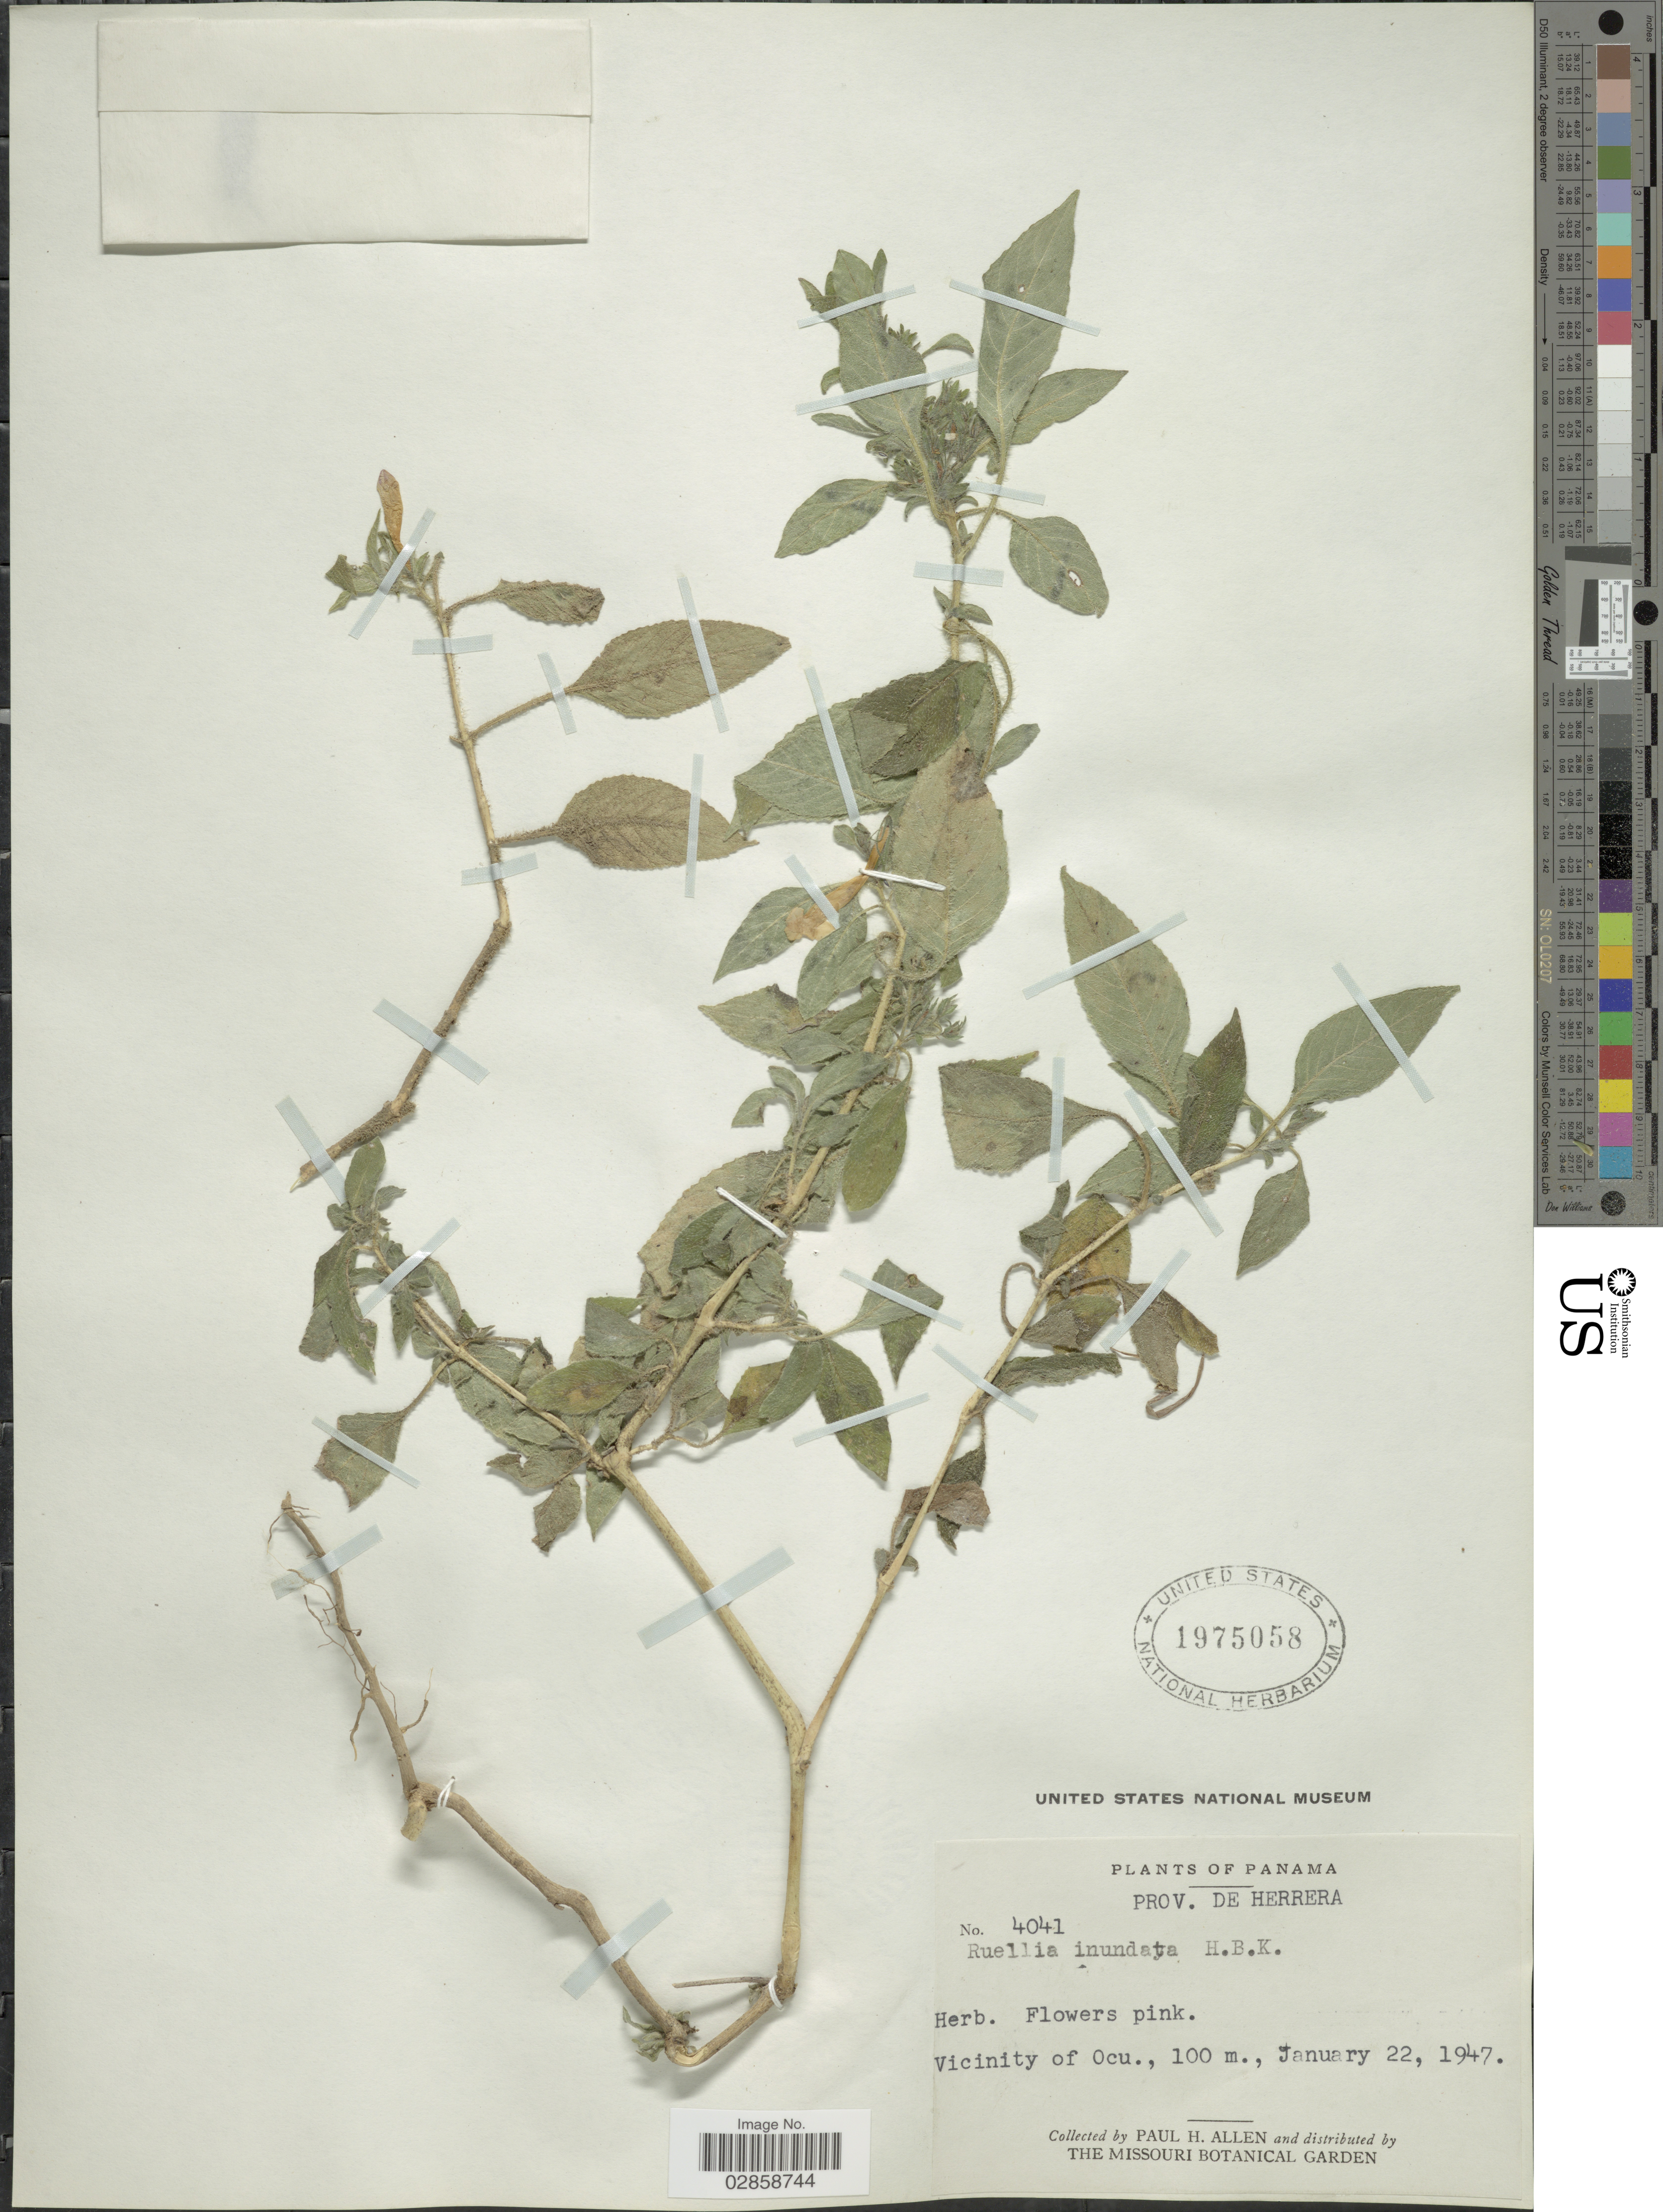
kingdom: Plantae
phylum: Tracheophyta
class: Magnoliopsida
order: Lamiales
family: Acanthaceae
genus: Ruellia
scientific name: Ruellia inundata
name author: Kunth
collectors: P. H. Allen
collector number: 4041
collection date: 1947-01-22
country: Panama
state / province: Herrera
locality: Vicinity of Ocu.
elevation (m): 100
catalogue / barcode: US 1975058